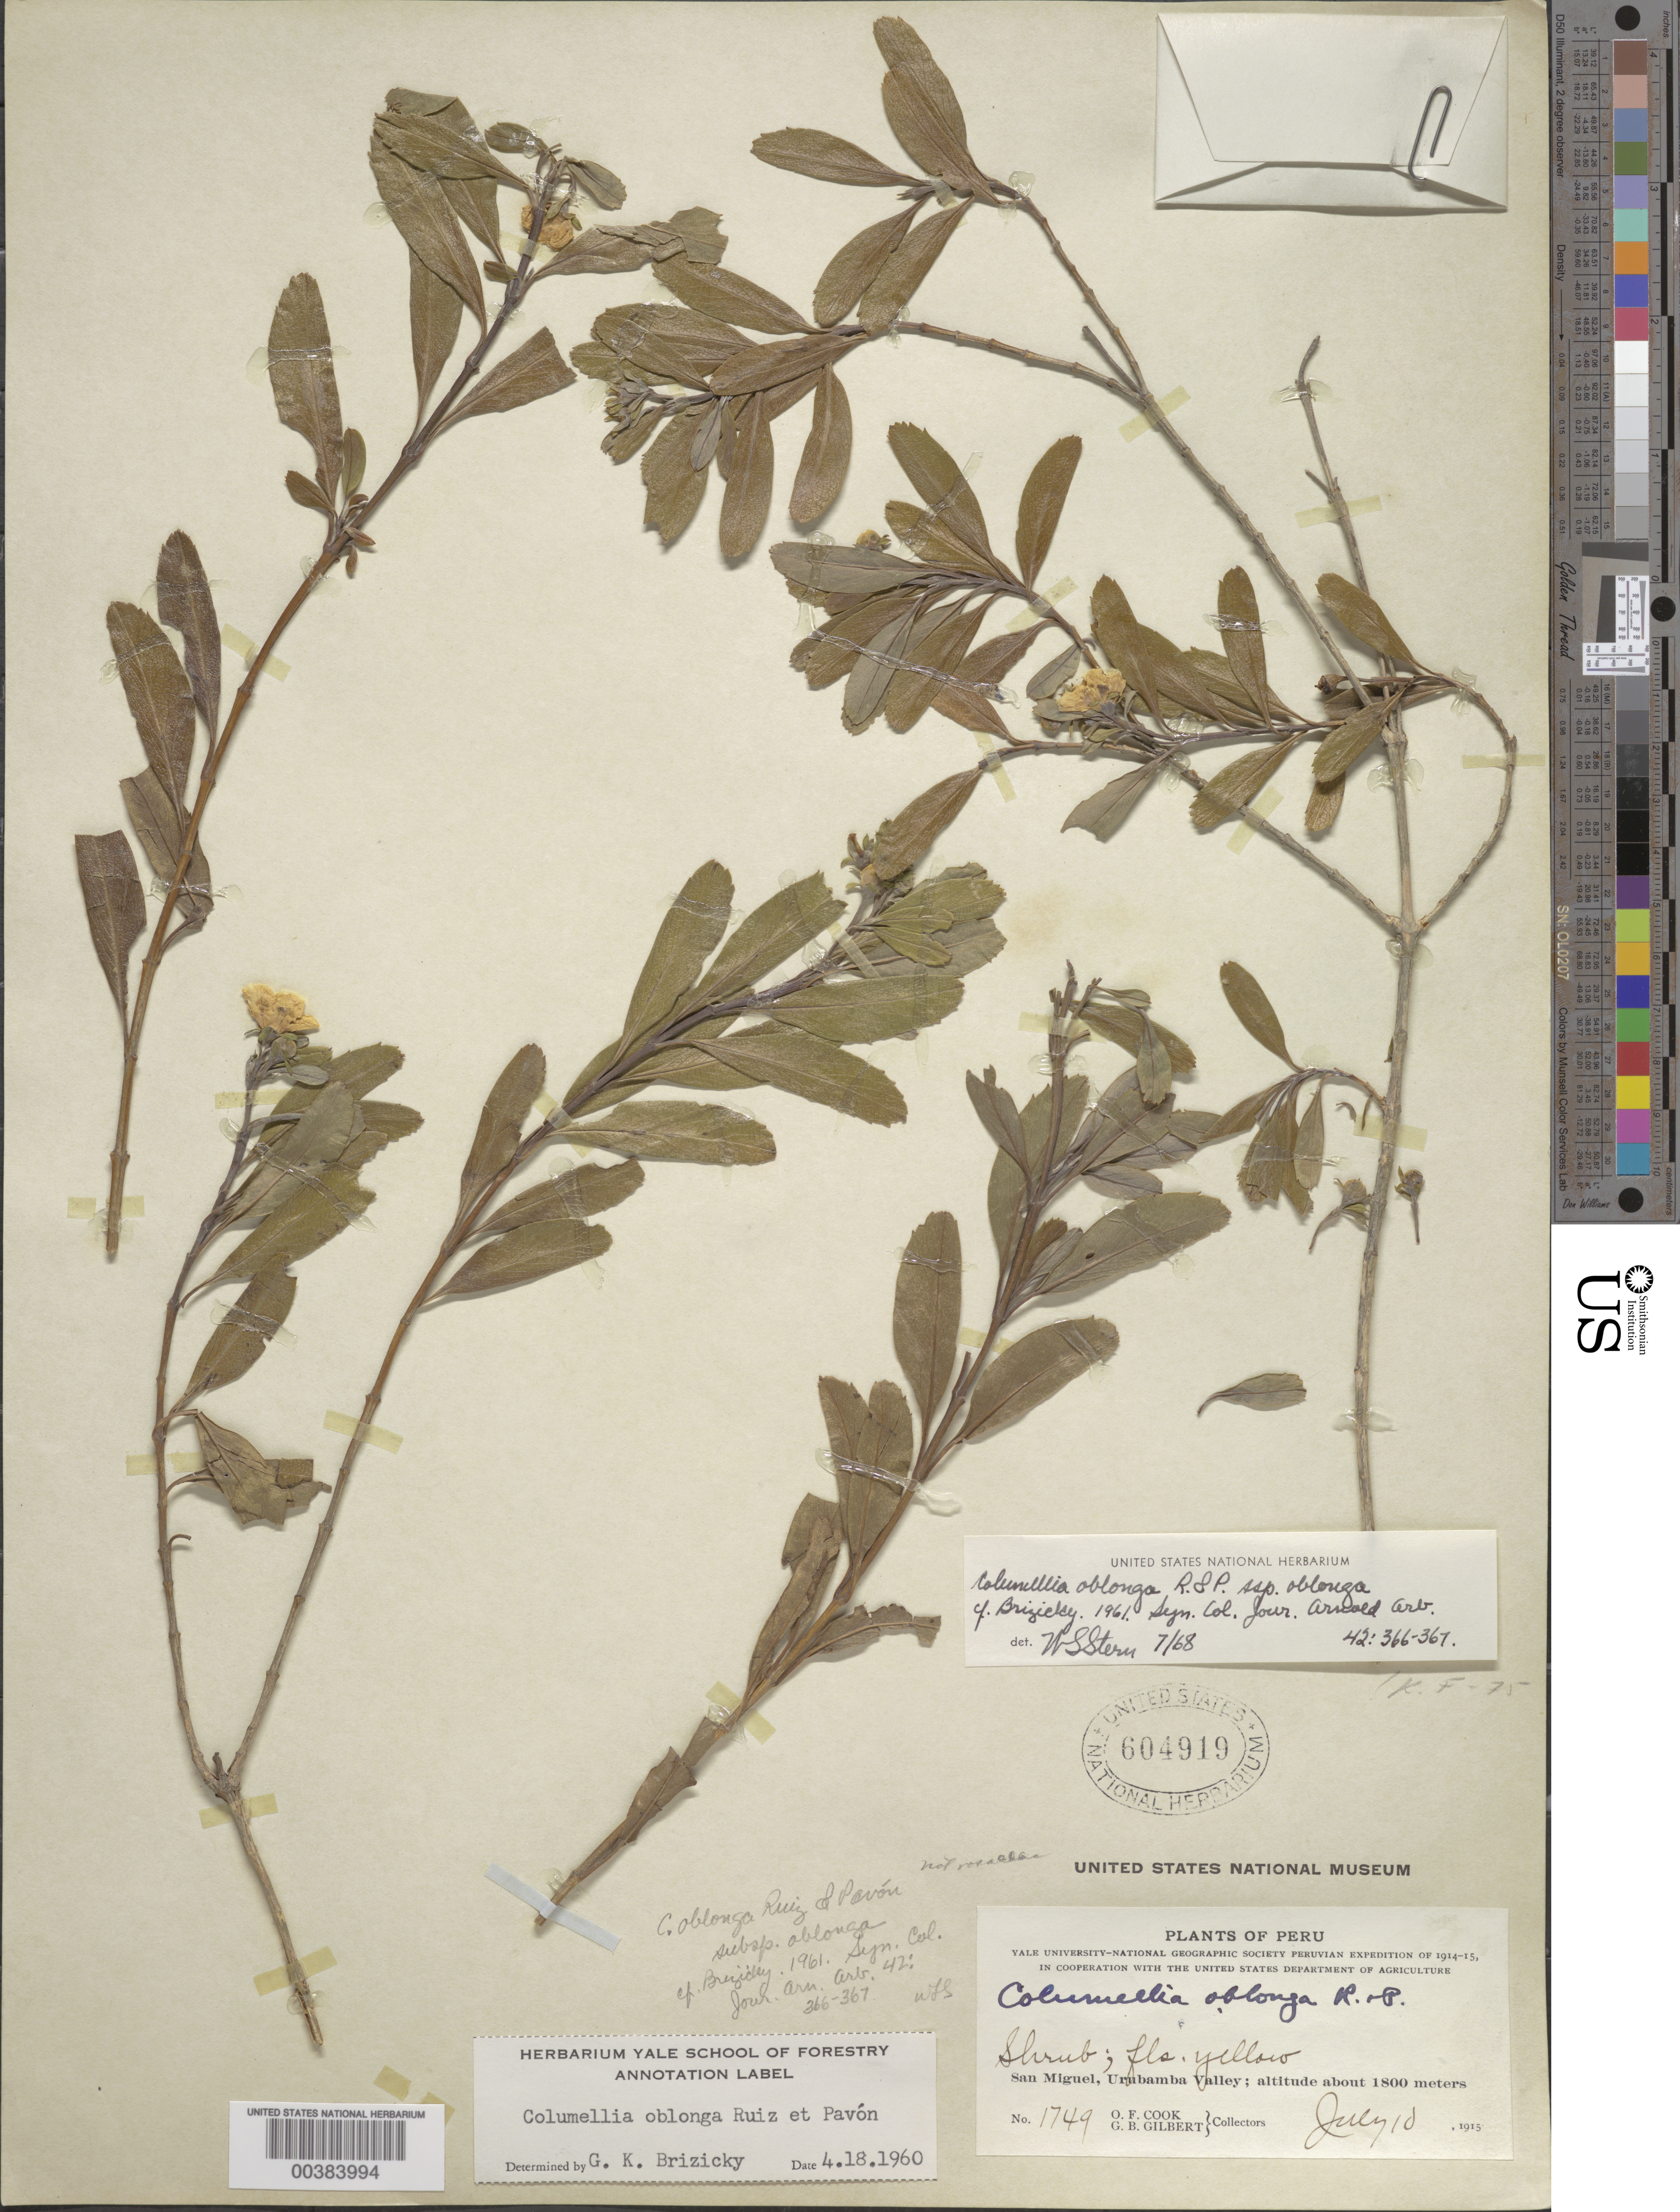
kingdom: Plantae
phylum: Tracheophyta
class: Magnoliopsida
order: Bruniales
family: Columelliaceae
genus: Columellia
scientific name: Columellia oblonga subsp. oblonga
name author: Ruiz & Pav.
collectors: O. F. Cook & G. B. Gilbert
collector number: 1749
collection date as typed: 10 Jul 1915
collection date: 1915-07-10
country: Peru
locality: San Miguel, Urubamba Valley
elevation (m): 1800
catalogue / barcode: US 604919